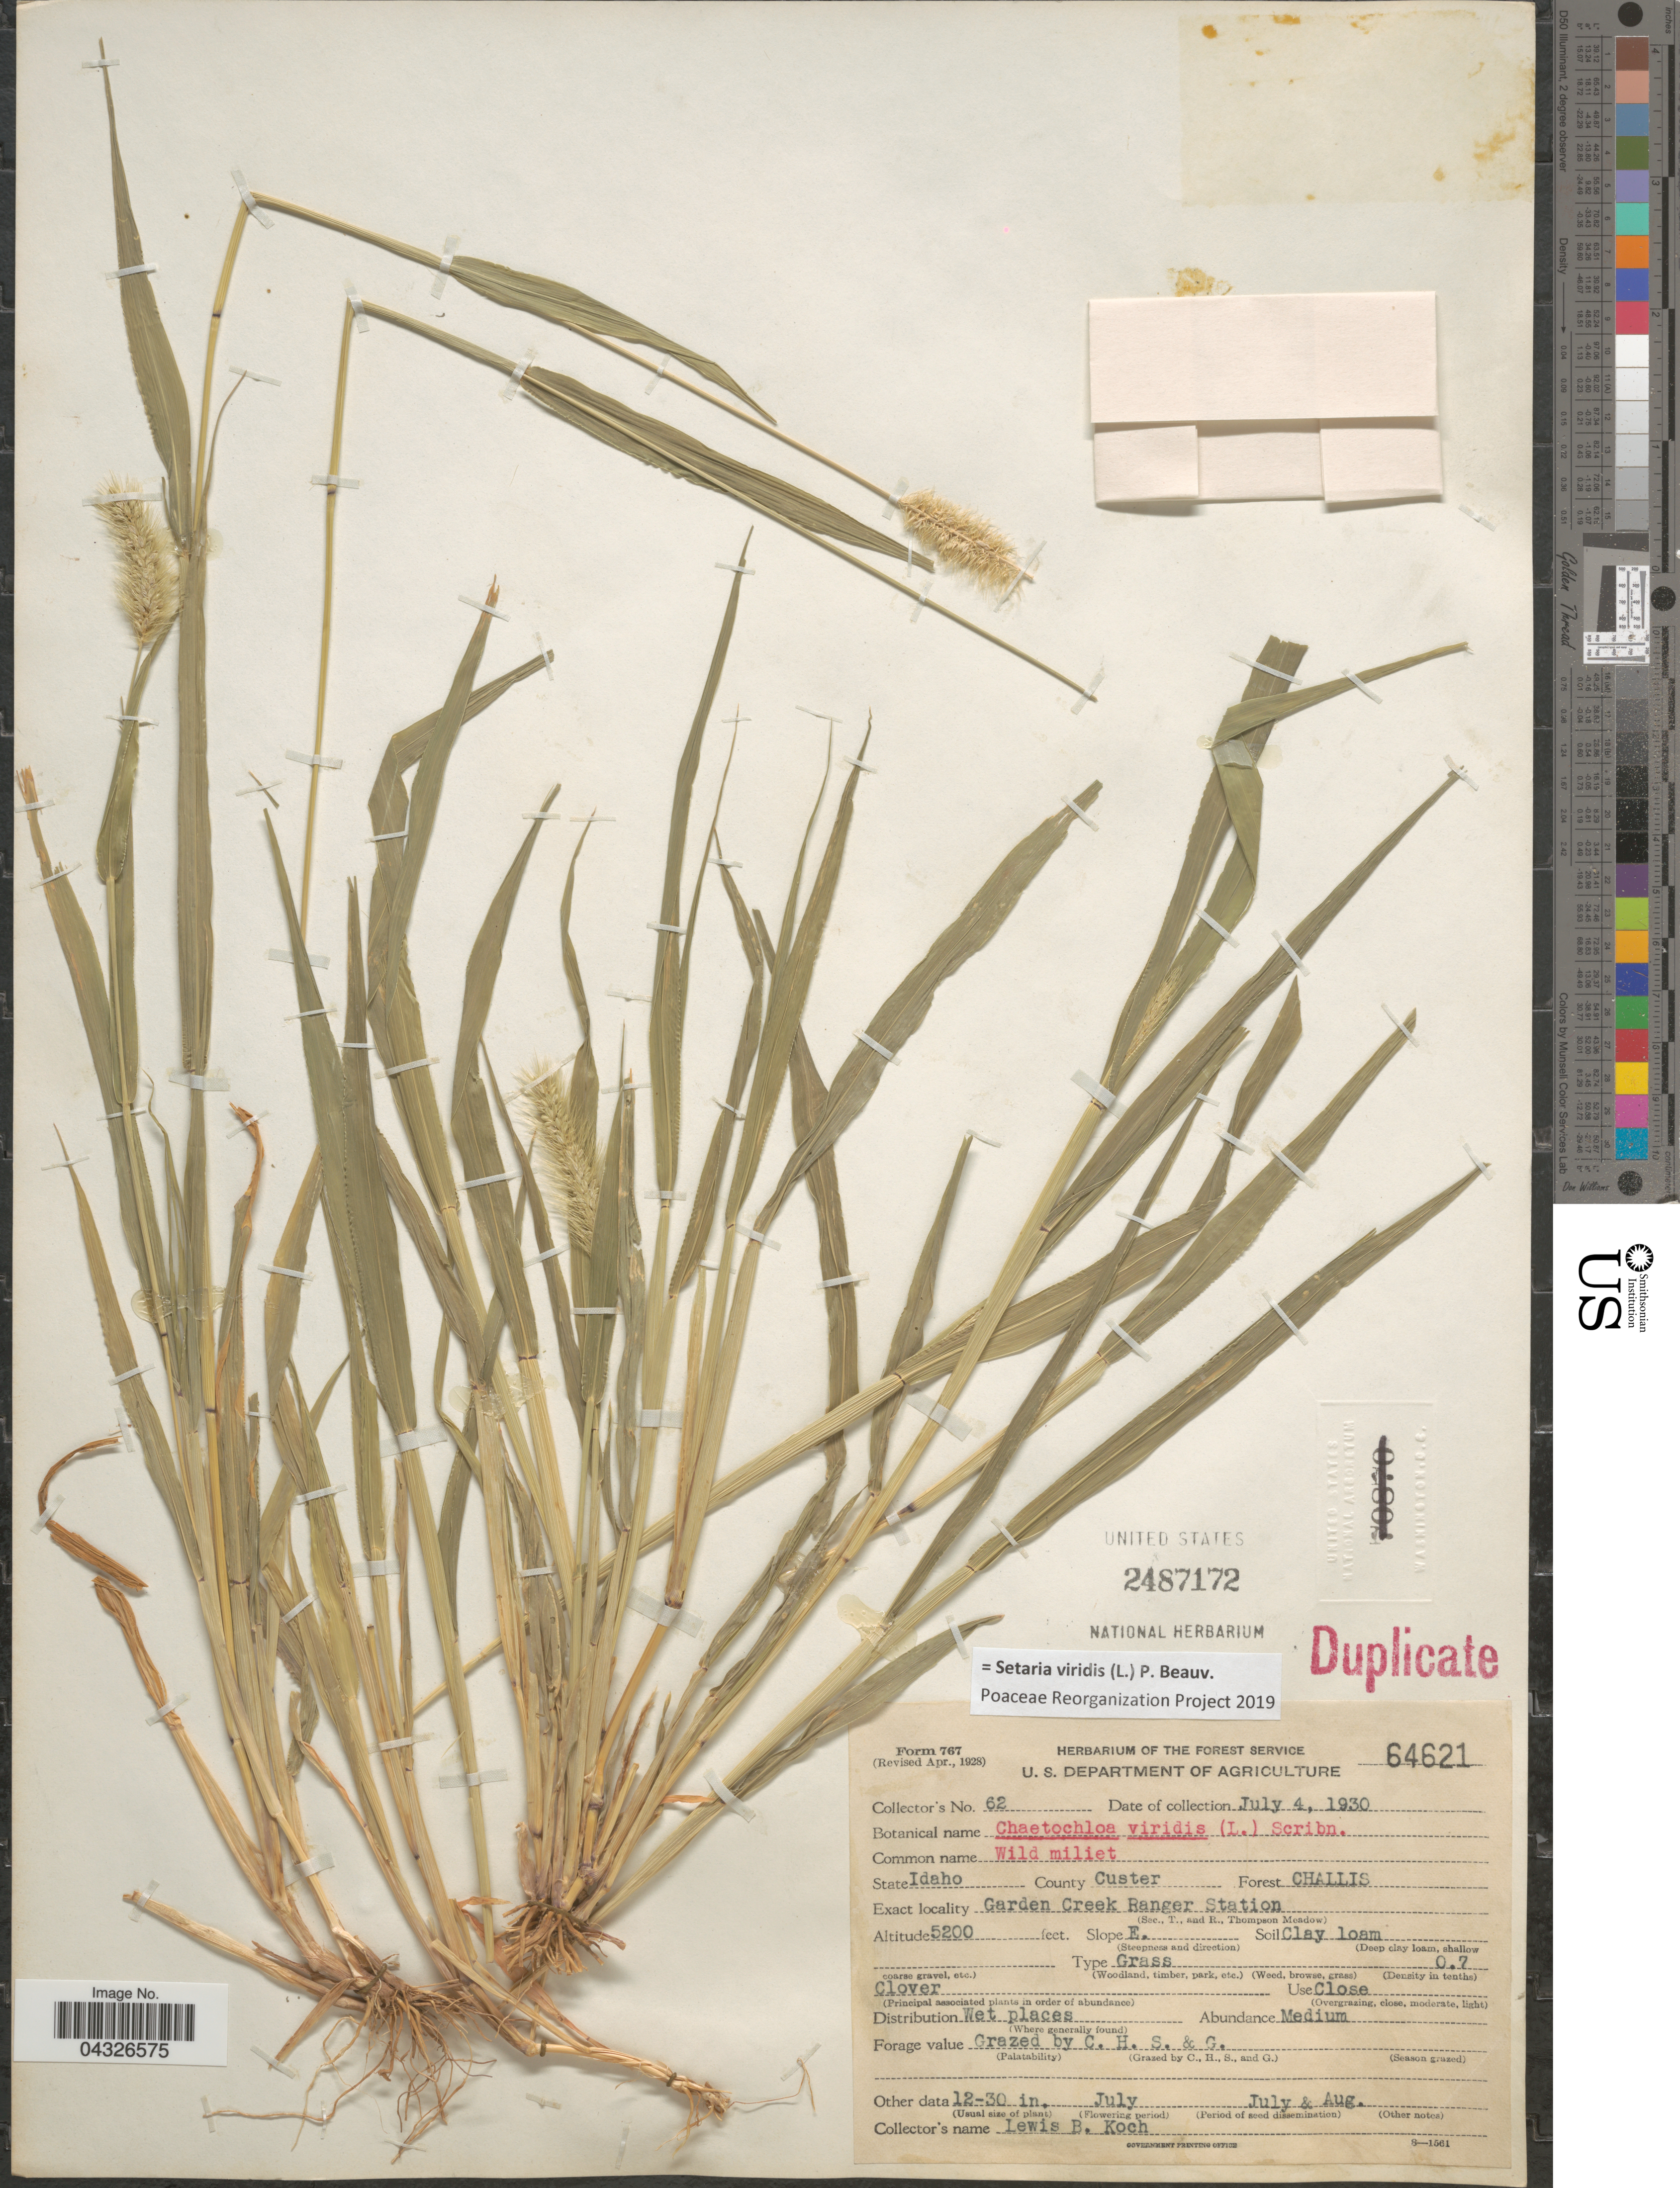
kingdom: Plantae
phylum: Tracheophyta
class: Liliopsida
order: Poales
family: Poaceae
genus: Setaria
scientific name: Setaria viridis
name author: (L.) P. Beauv.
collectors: L. Koch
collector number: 62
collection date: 1930-07-04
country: United States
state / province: Idaho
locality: County Custer. Forest Challis. Garden Creek Ranger Station. Slope E.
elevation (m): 1585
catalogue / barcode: US 2487172